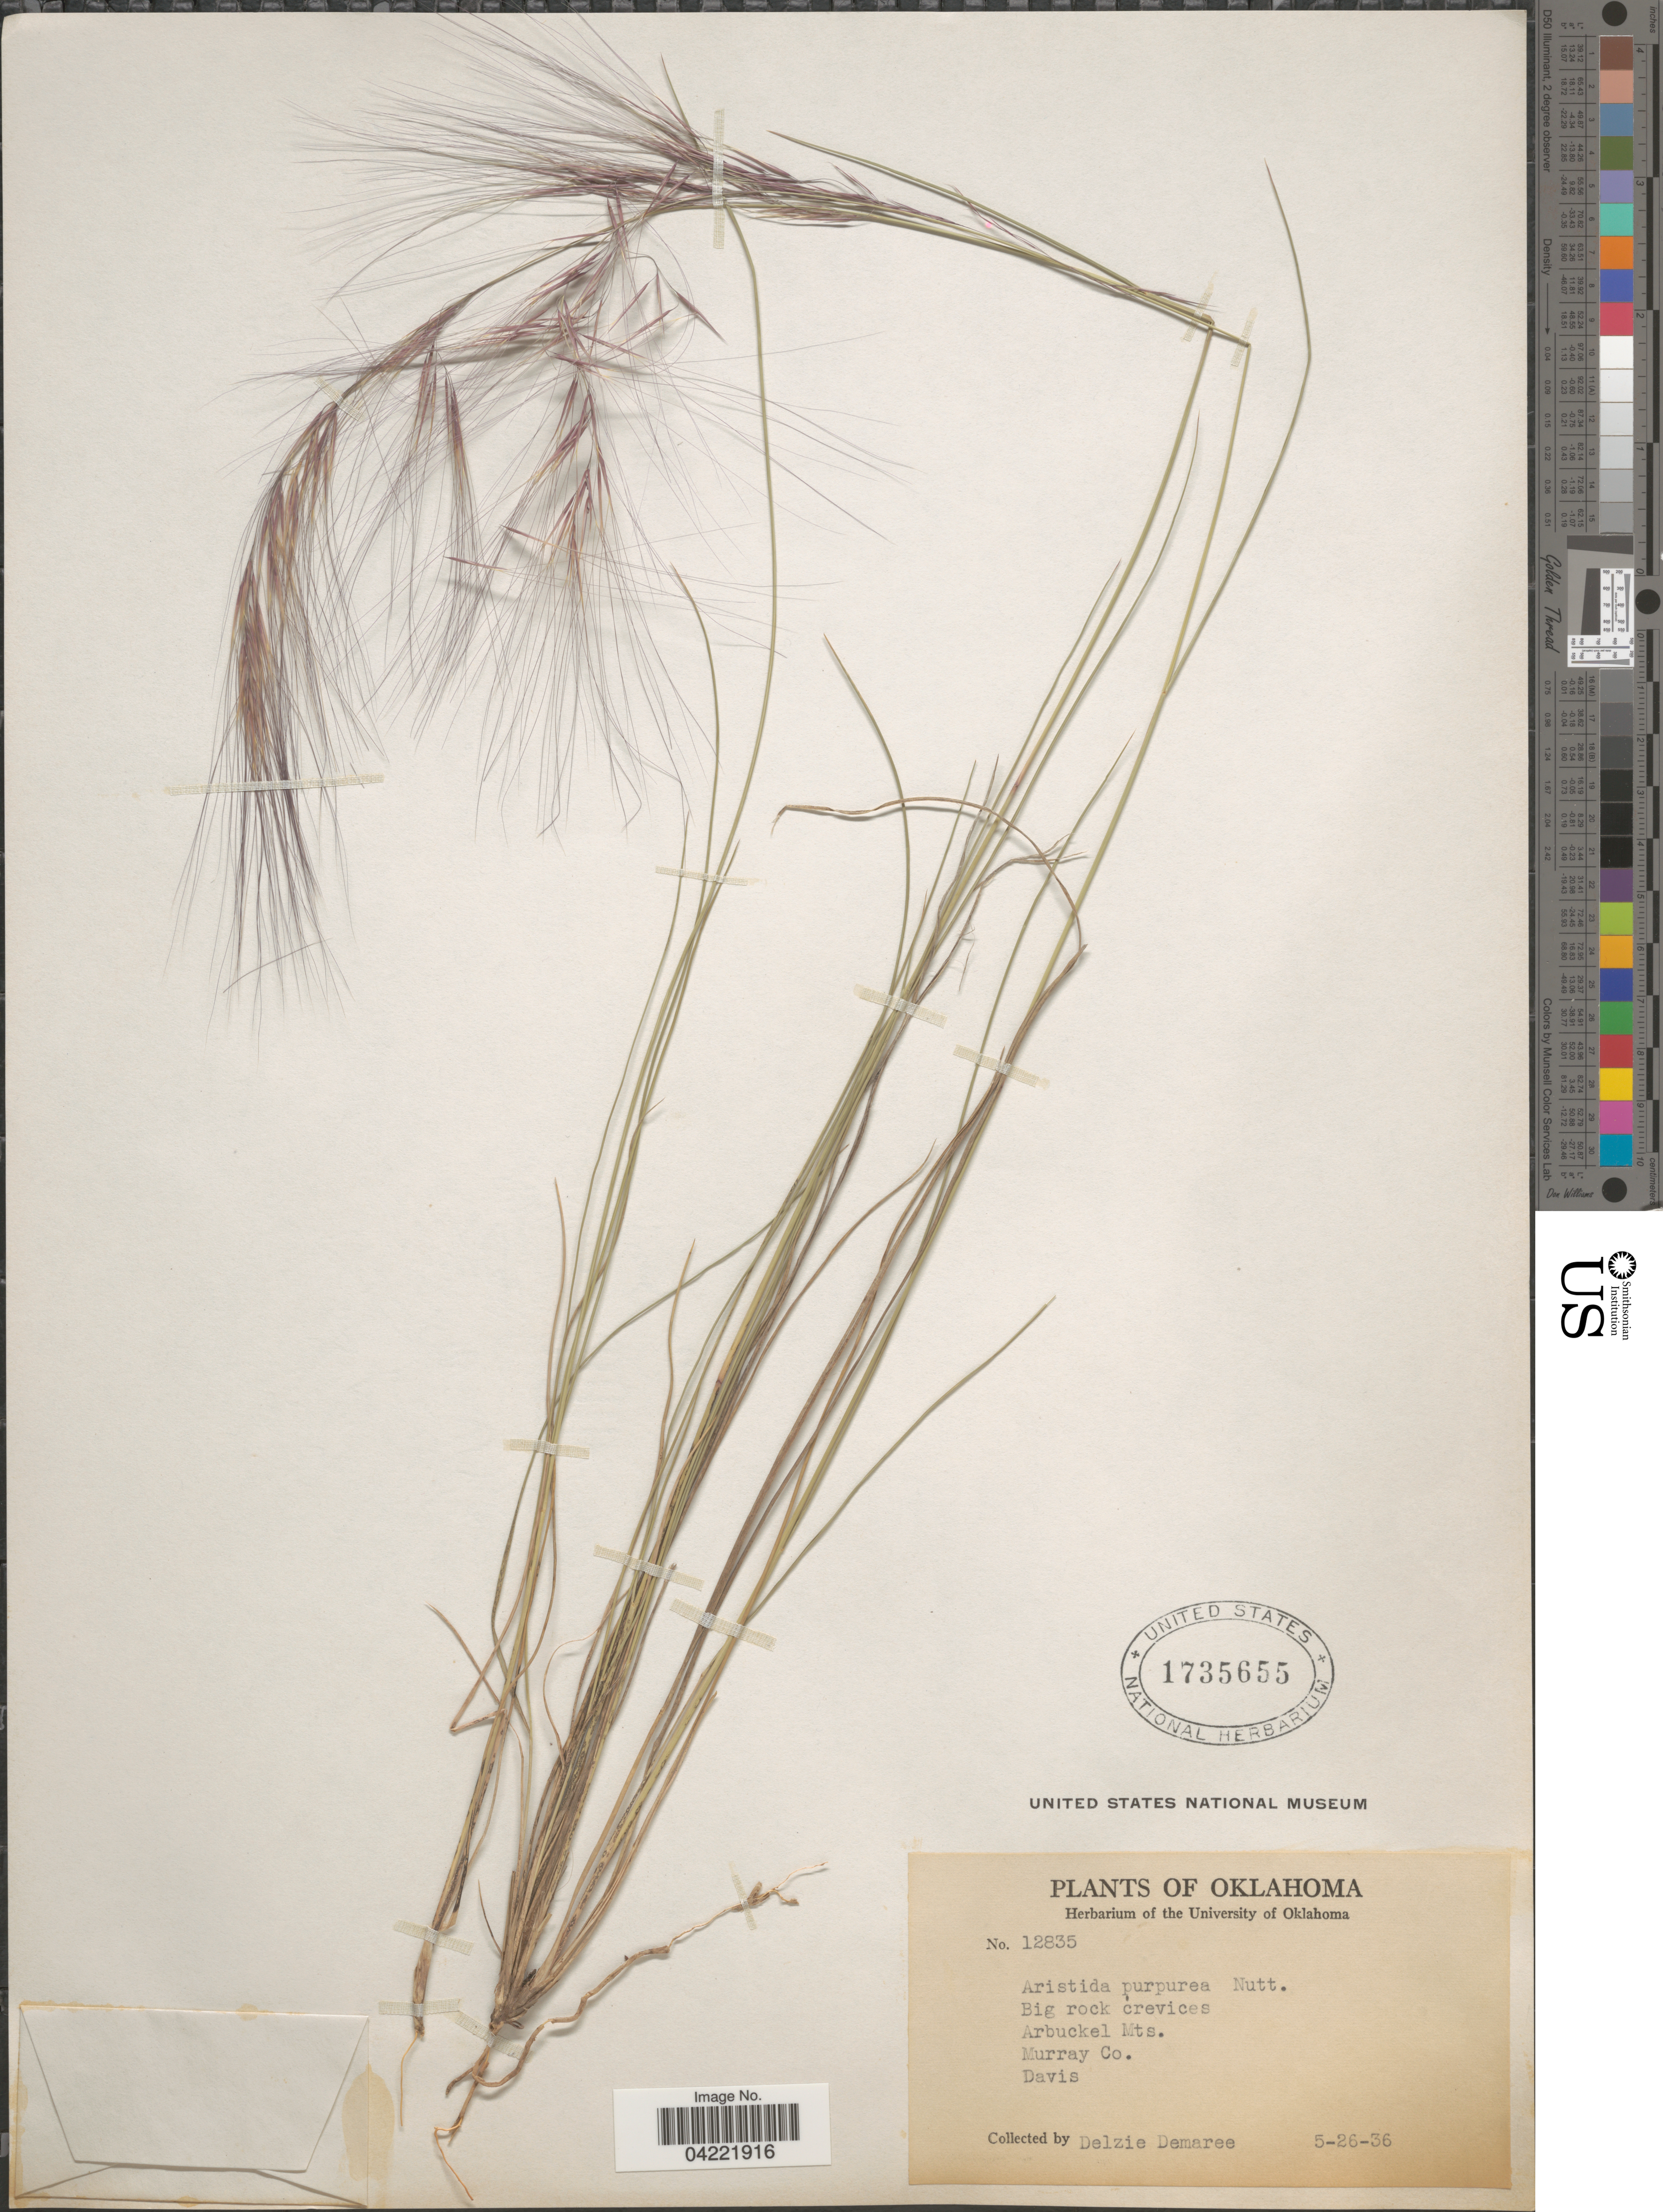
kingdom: Plantae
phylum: Tracheophyta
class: Liliopsida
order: Poales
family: Poaceae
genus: Aristida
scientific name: Aristida purpurea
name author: Nutt.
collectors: D. Demaree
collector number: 12835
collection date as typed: Transcribed d/m/y: 26/5/36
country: United States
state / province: Oklahoma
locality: Big rock crevices. Arbuckel Mts. Murray Co. Davis.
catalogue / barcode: US 1735655